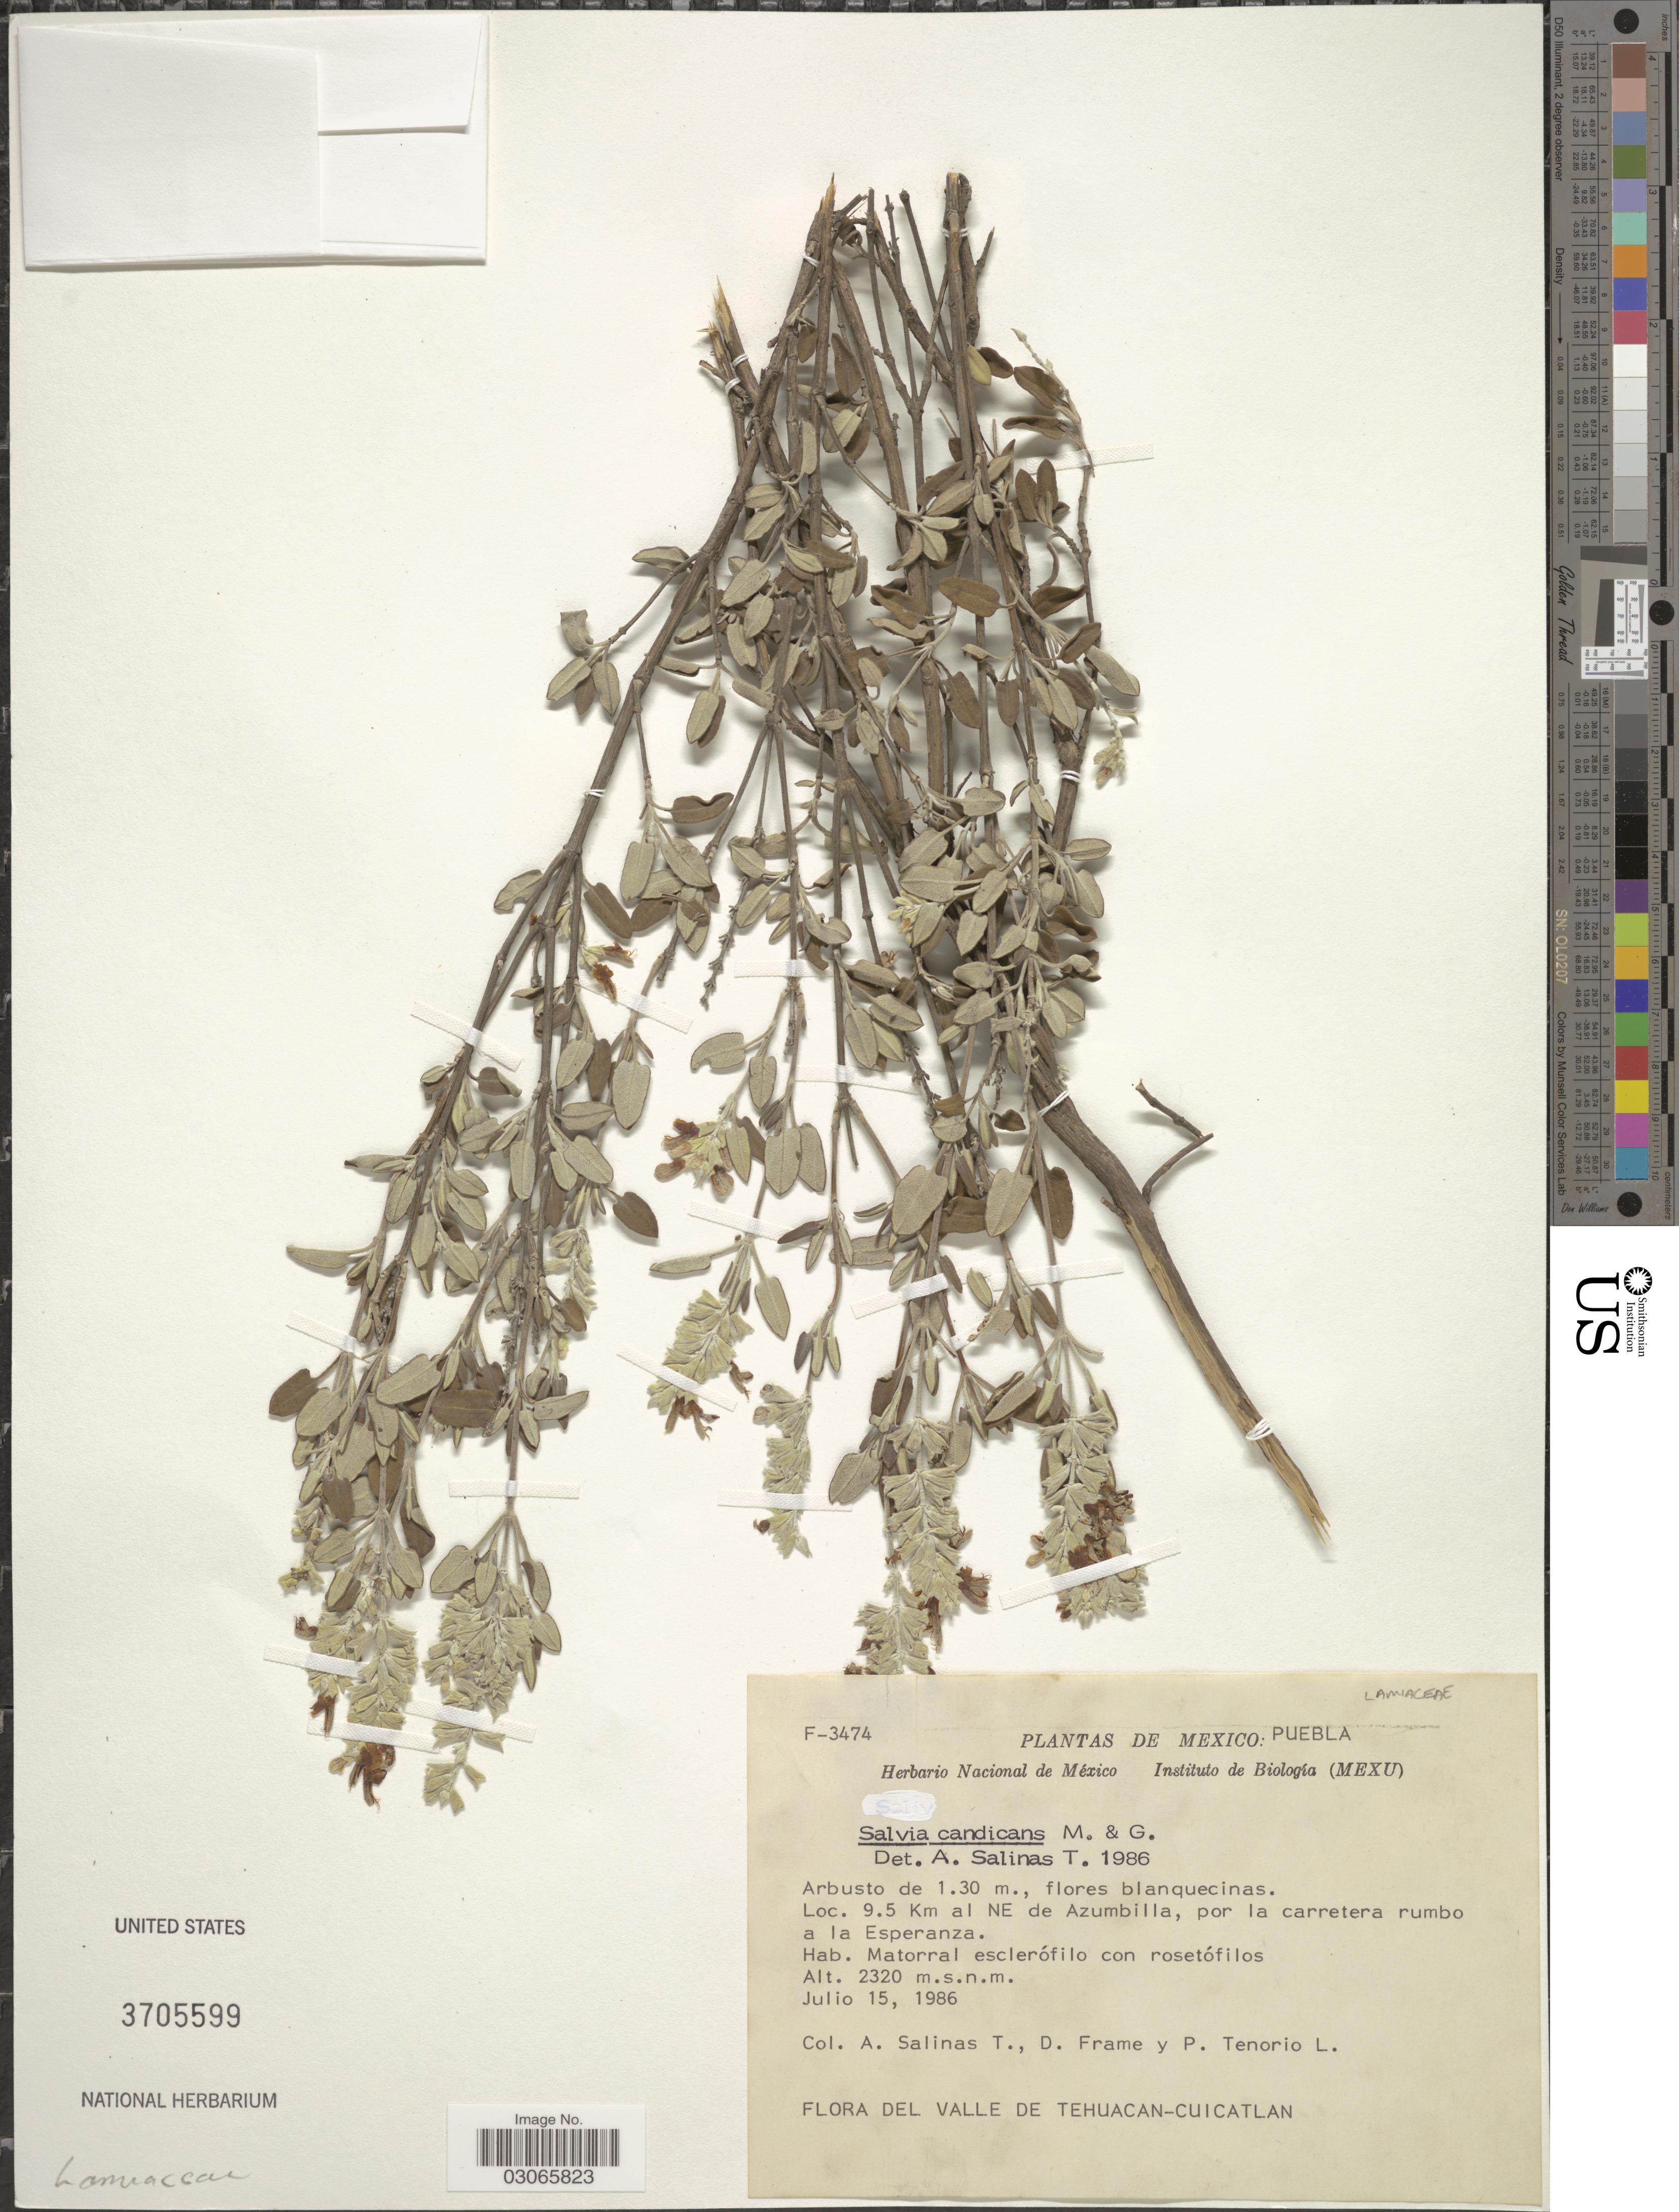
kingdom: Plantae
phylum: Tracheophyta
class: Magnoliopsida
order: Lamiales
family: Lamiaceae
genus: Salvia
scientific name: Salvia candicans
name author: M. Martens & Galeotti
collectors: A. Salinas T., D. Frame & P. Tenorio L.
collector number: F-3474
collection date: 1986-07-15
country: Mexico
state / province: Puebla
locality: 9.5 Km al NE de Azumbilla, por la carretera rumbo a la Esperanza.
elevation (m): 2320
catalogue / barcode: US 3705599